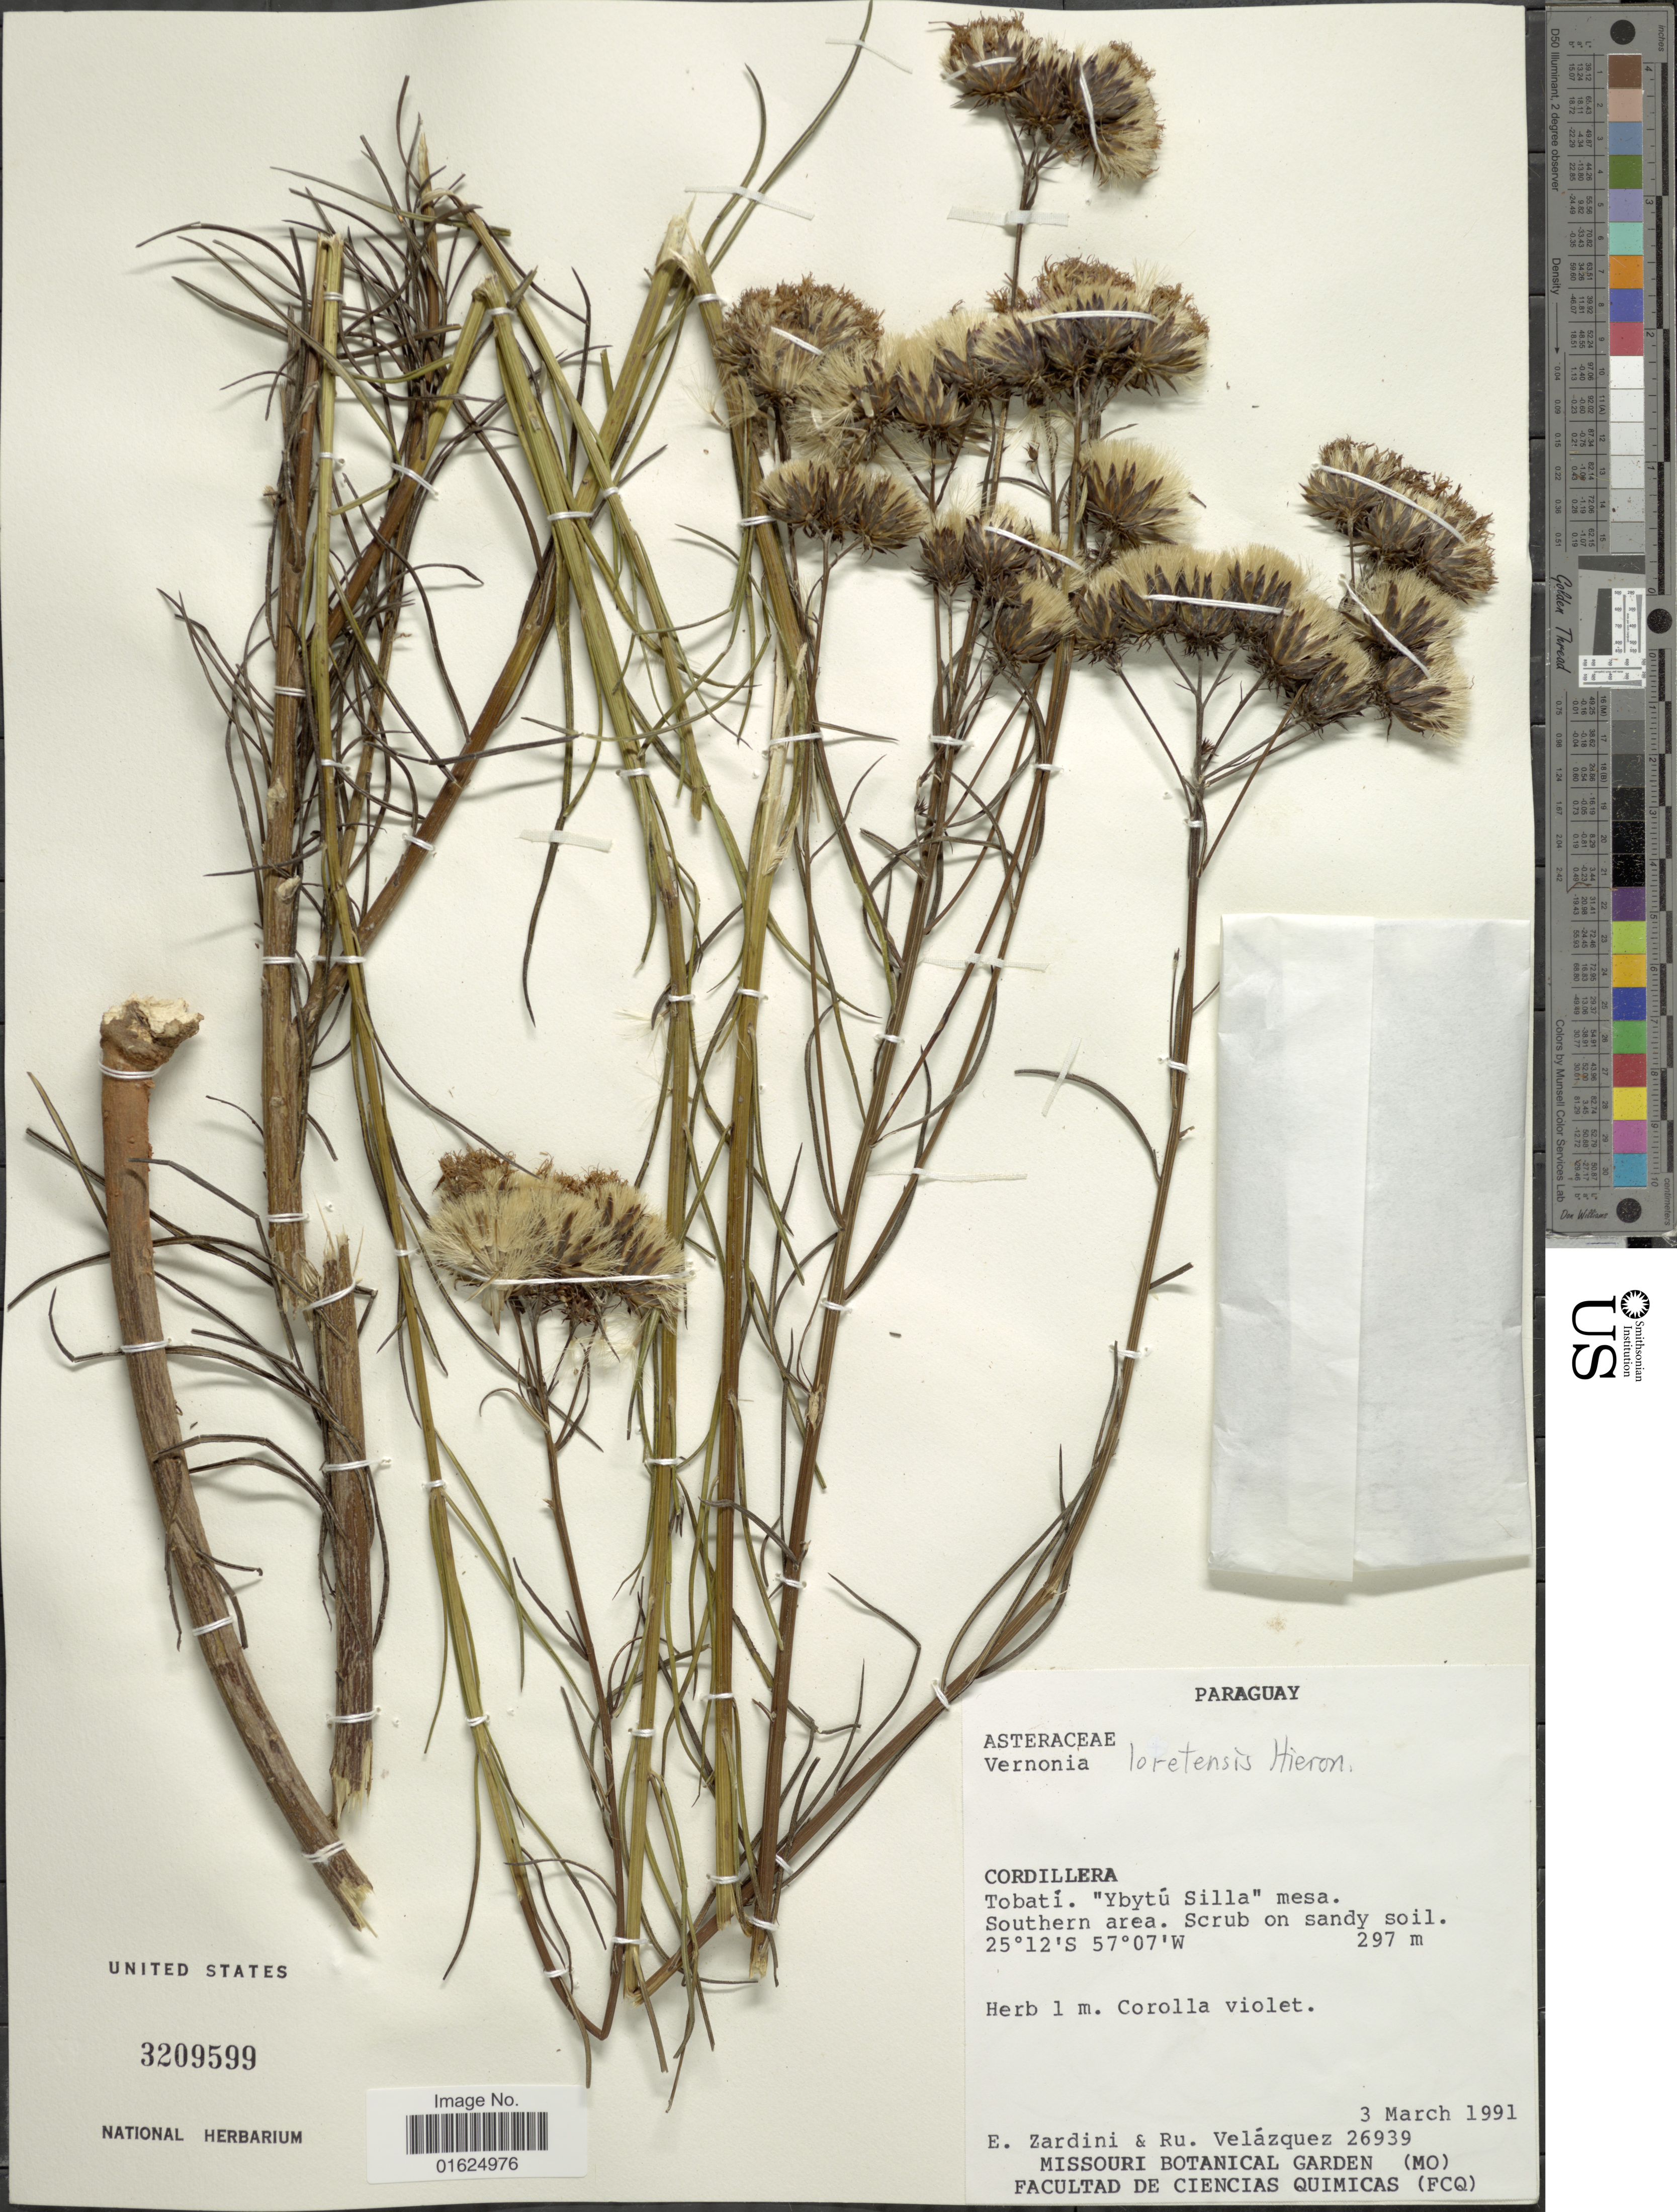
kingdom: Plantae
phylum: Tracheophyta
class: Magnoliopsida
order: Asterales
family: Asteraceae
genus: Vernonanthura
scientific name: Vernonanthura loretensis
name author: (Hieron.) H. Rob.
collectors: E. M. Zardini & R. Velázquez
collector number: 26939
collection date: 1991-03-03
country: Paraguay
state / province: Cordillera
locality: Tobati. 'Ybytú Silla' mesa. Southern area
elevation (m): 297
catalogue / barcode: US 3209599